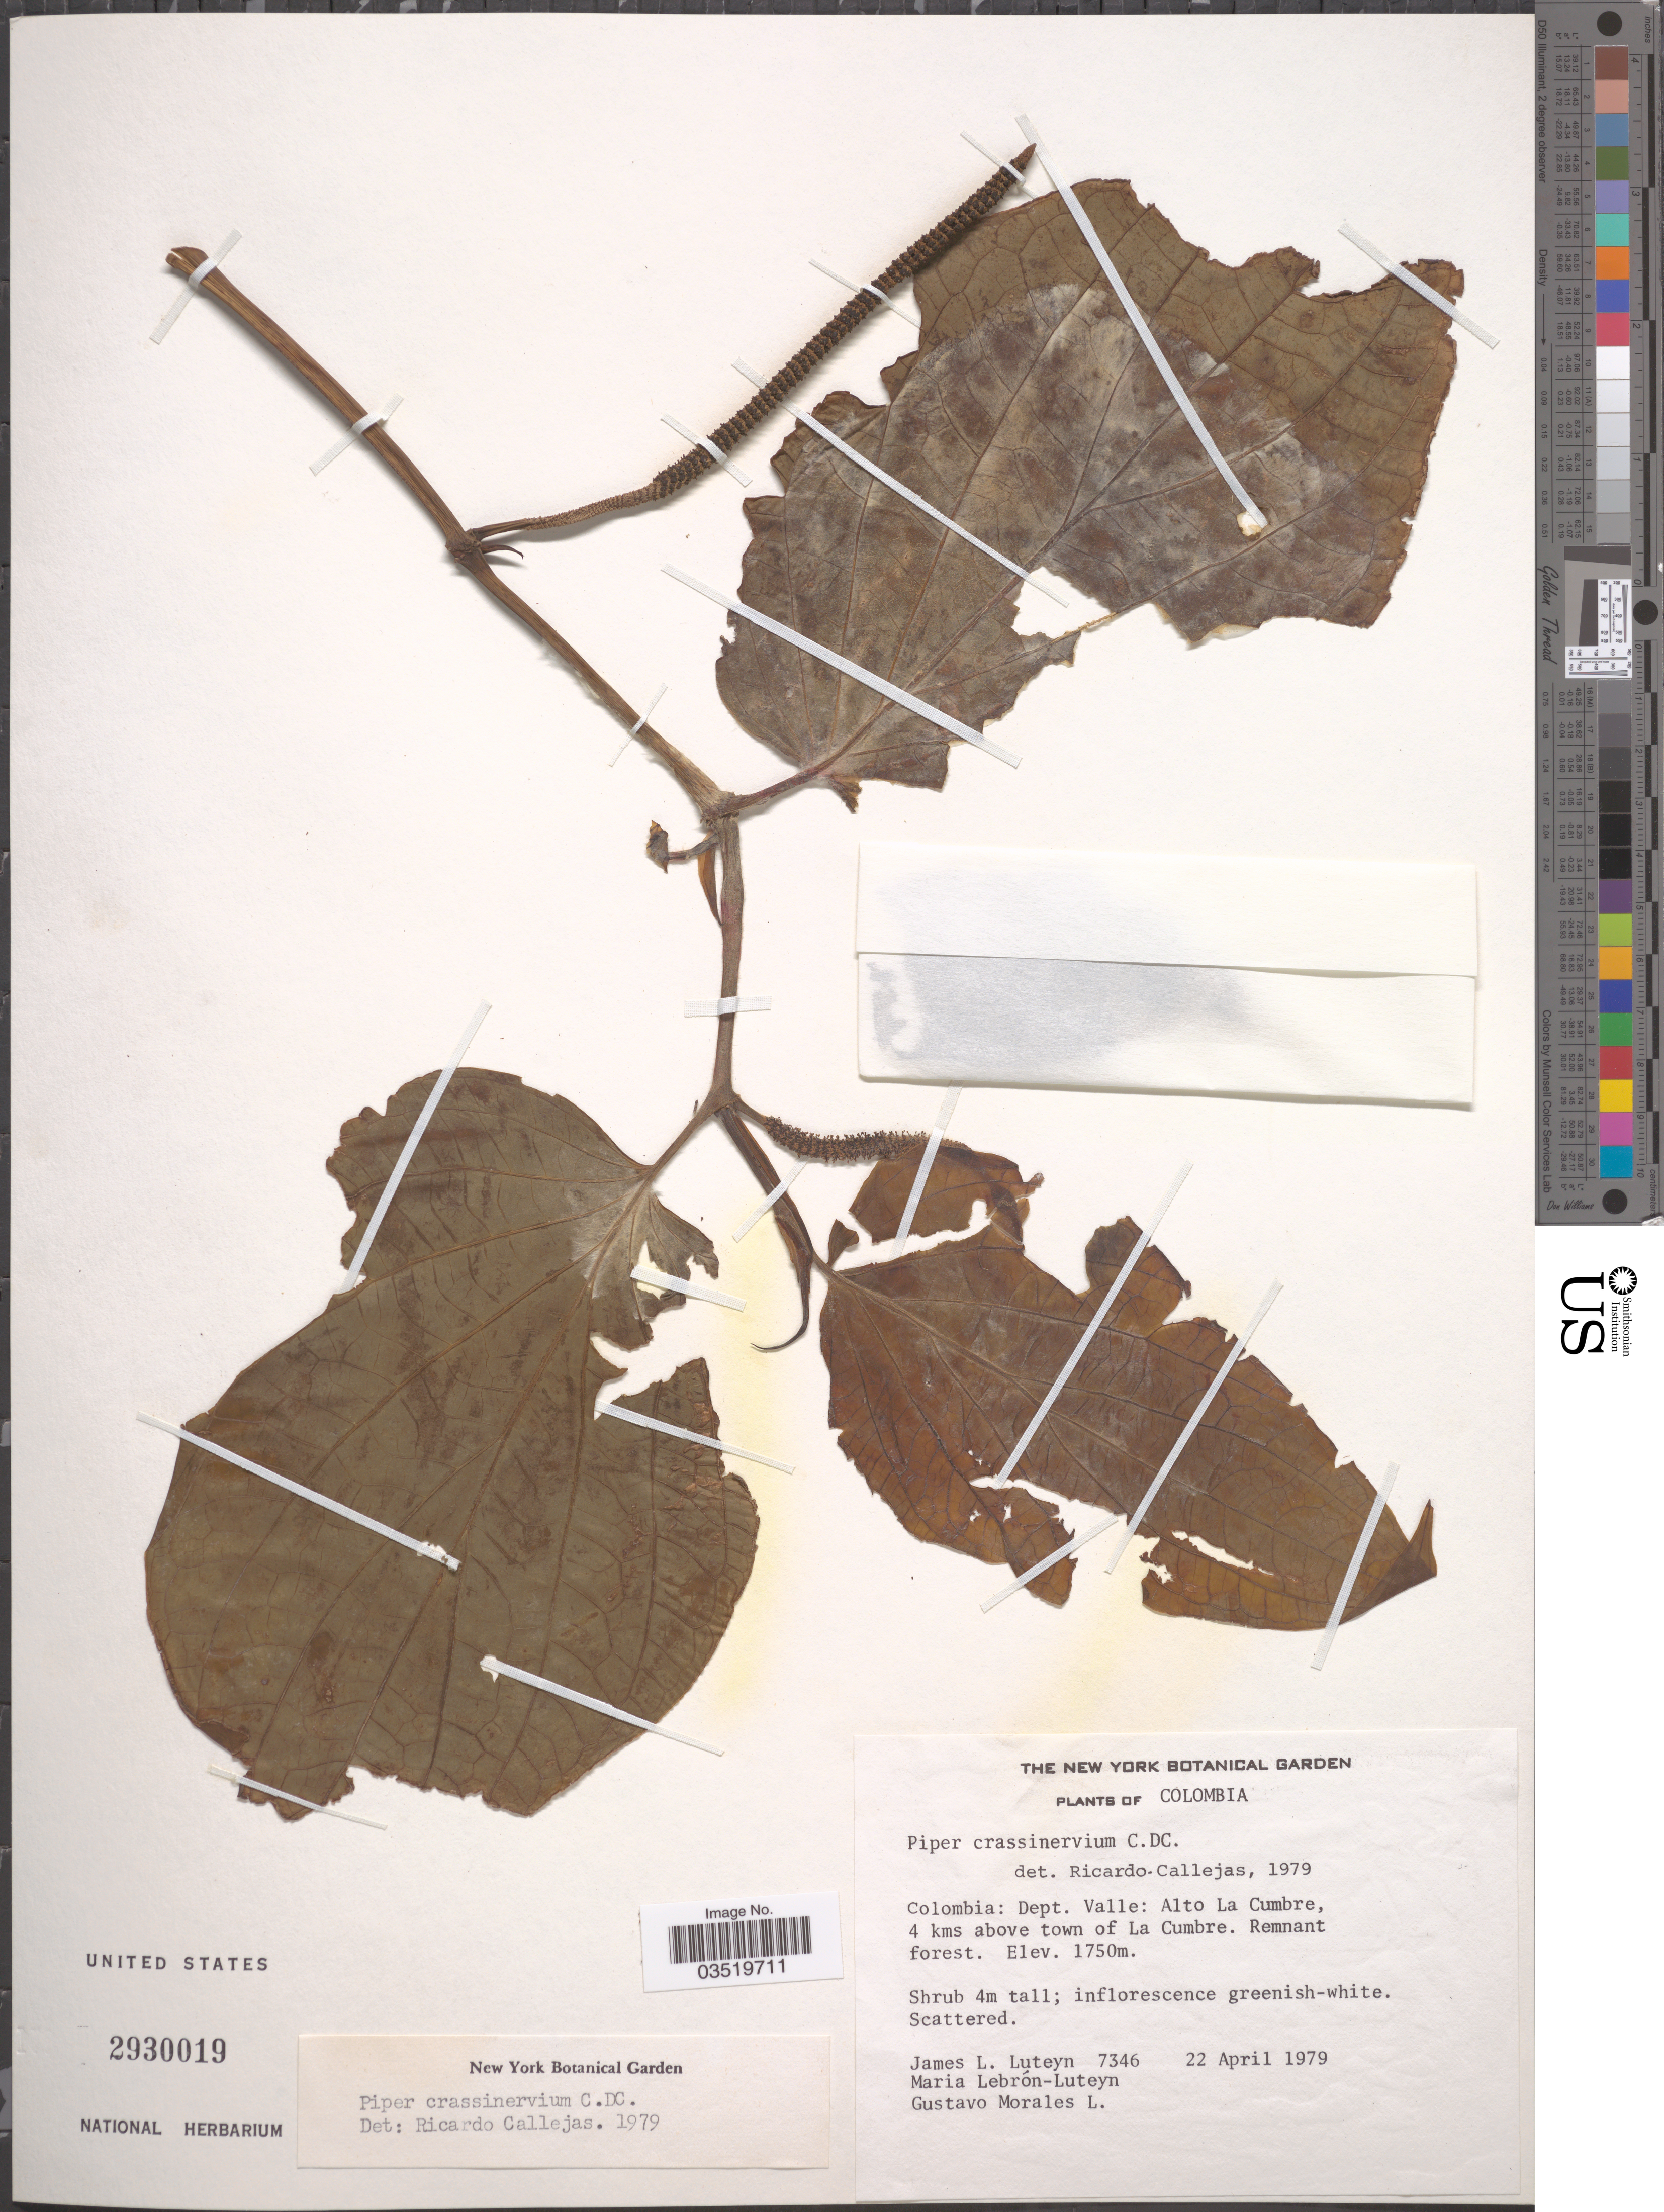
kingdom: Plantae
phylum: Tracheophyta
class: Magnoliopsida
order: Piperales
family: Piperaceae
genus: Piper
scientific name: Piper crassinervium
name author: Kunth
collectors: J. L. Luteyn, M. L. Lebrón-Luteyn & G. Morales L.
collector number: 7346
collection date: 1979-04-22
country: Colombia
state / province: Valle del Cauca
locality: Dept. Valle: Alto La Cumbre, 4 kms above town of La Cumbre.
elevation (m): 1750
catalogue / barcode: US 2930019